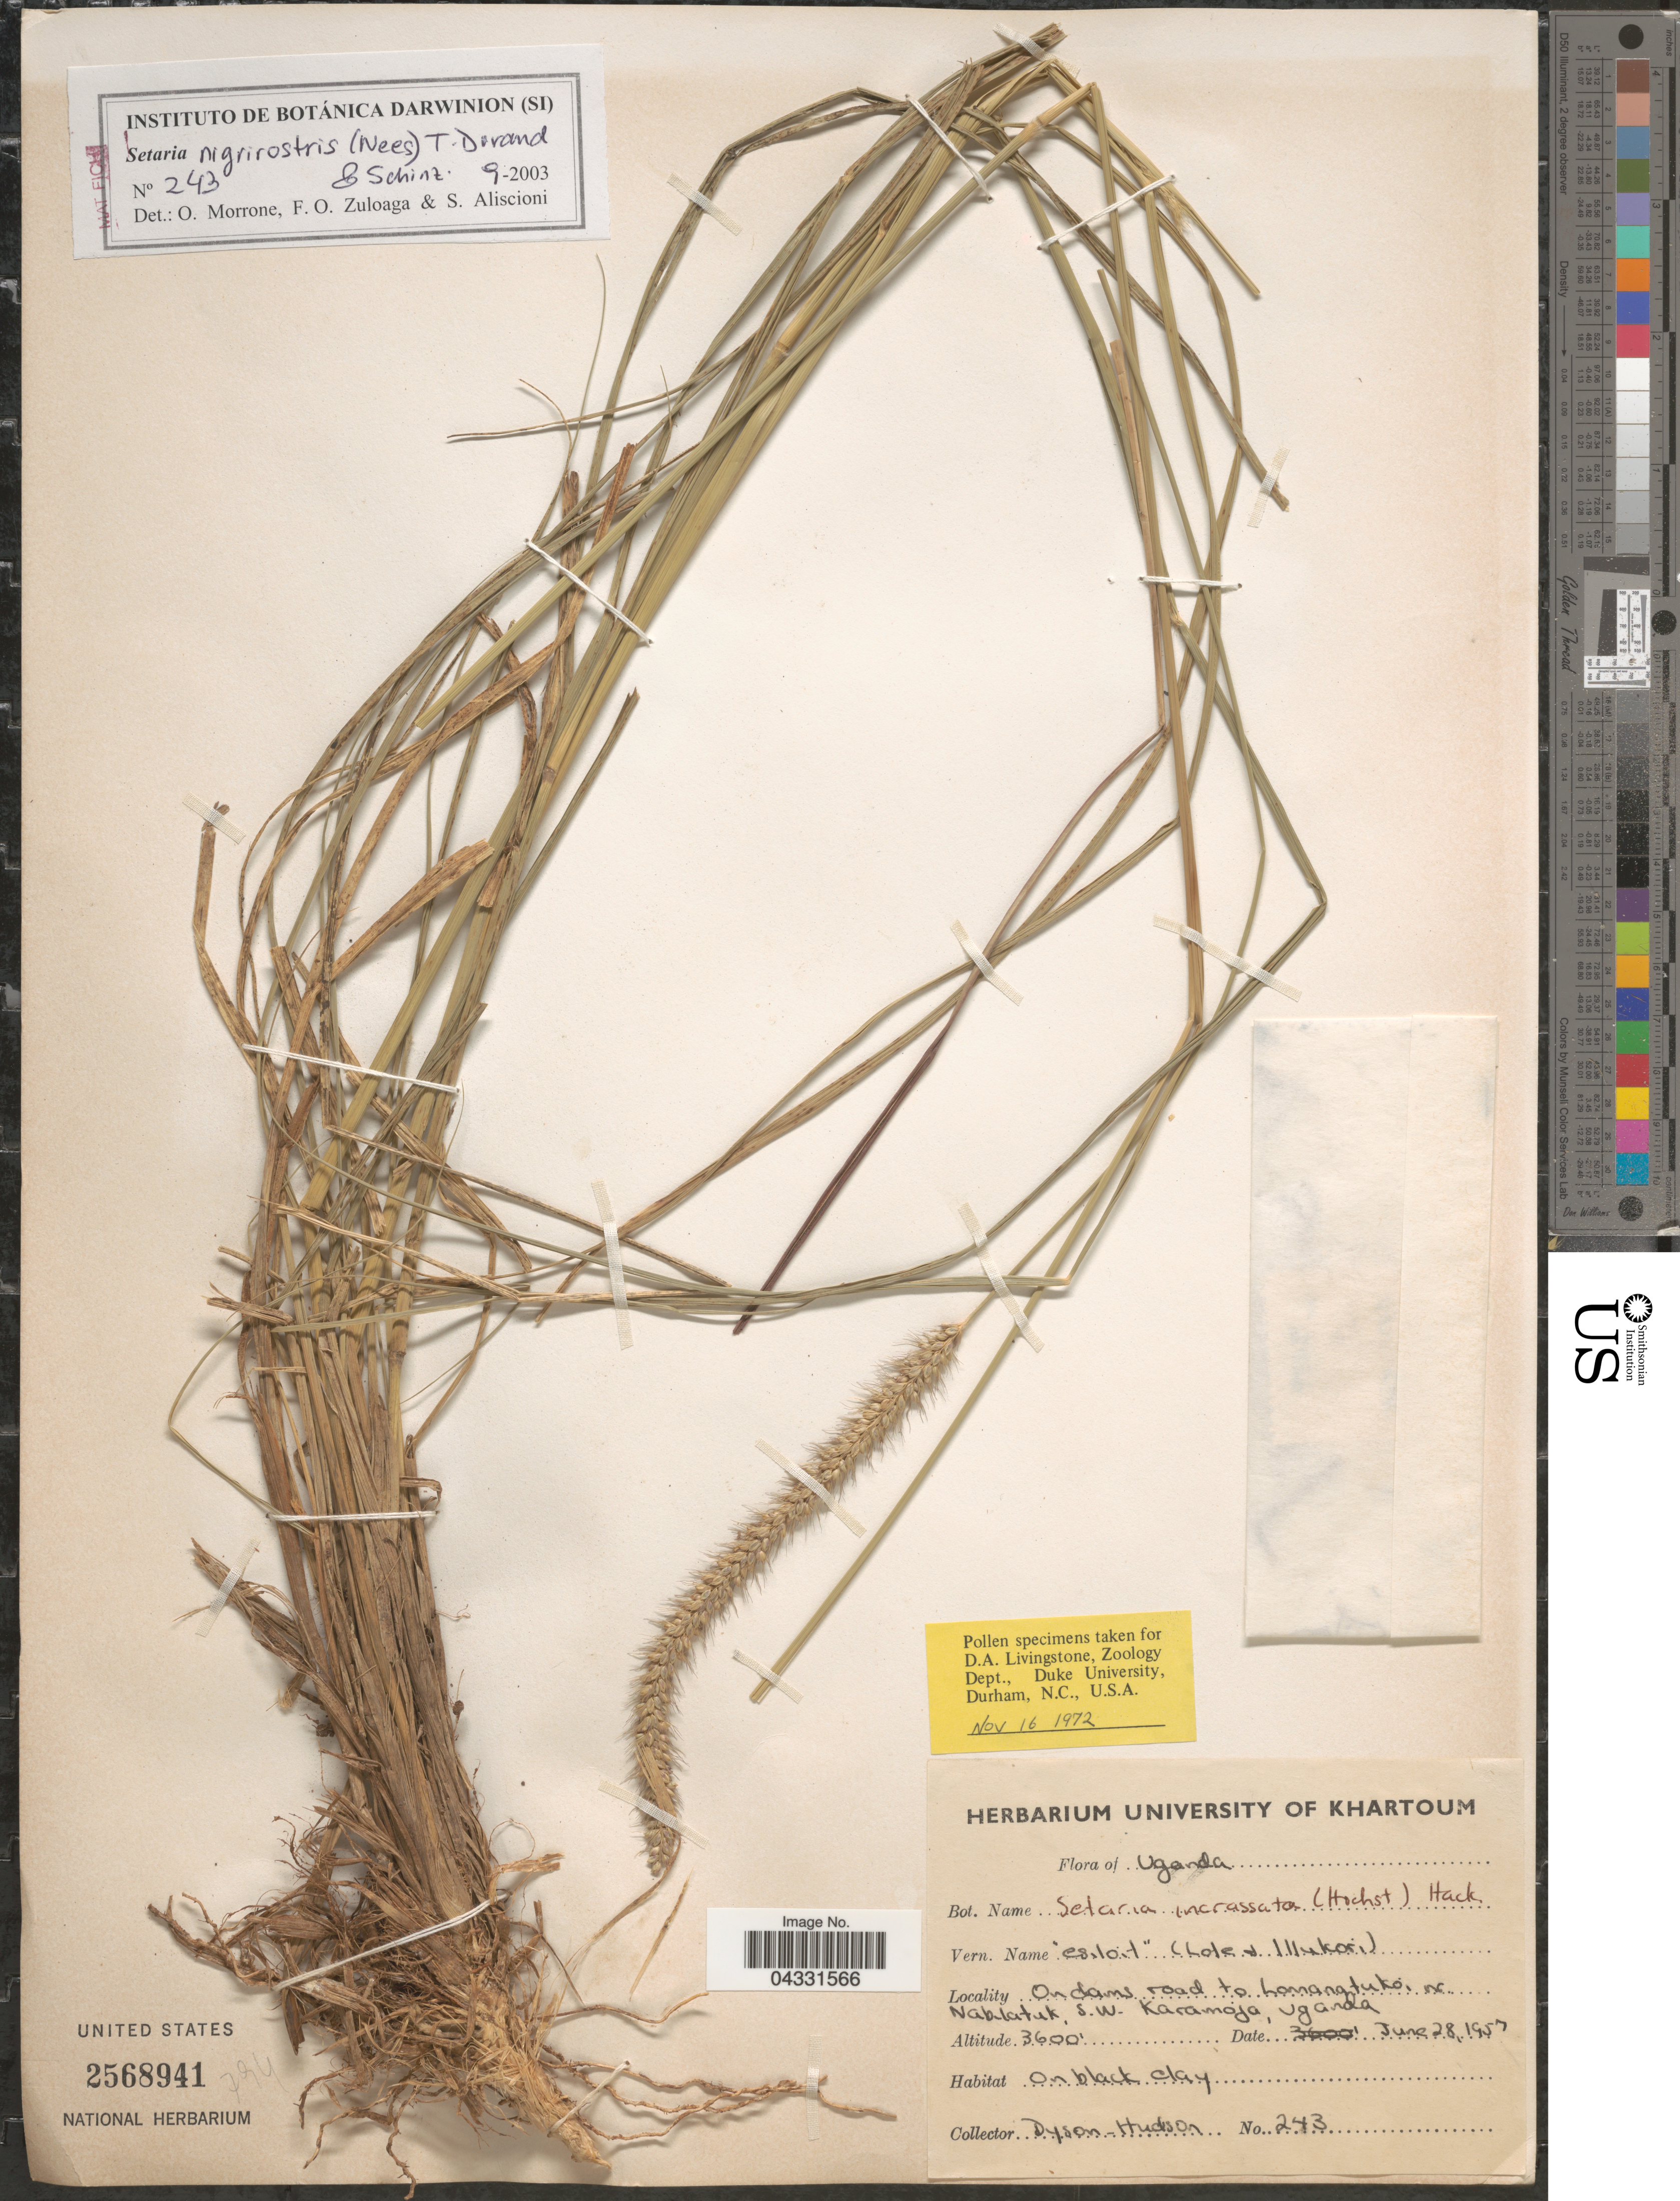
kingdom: Plantae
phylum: Tracheophyta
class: Liliopsida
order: Poales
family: Poaceae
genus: Setaria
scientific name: Setaria nigrirostris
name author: (Nees) Durand & Schinz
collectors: Dyson-Hudson, --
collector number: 243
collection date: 1957-06-28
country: Uganda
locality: On dams road to Lomanatukoi, on Nabilatuk, S.W. Karamoja.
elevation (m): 1097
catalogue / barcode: US 2568941